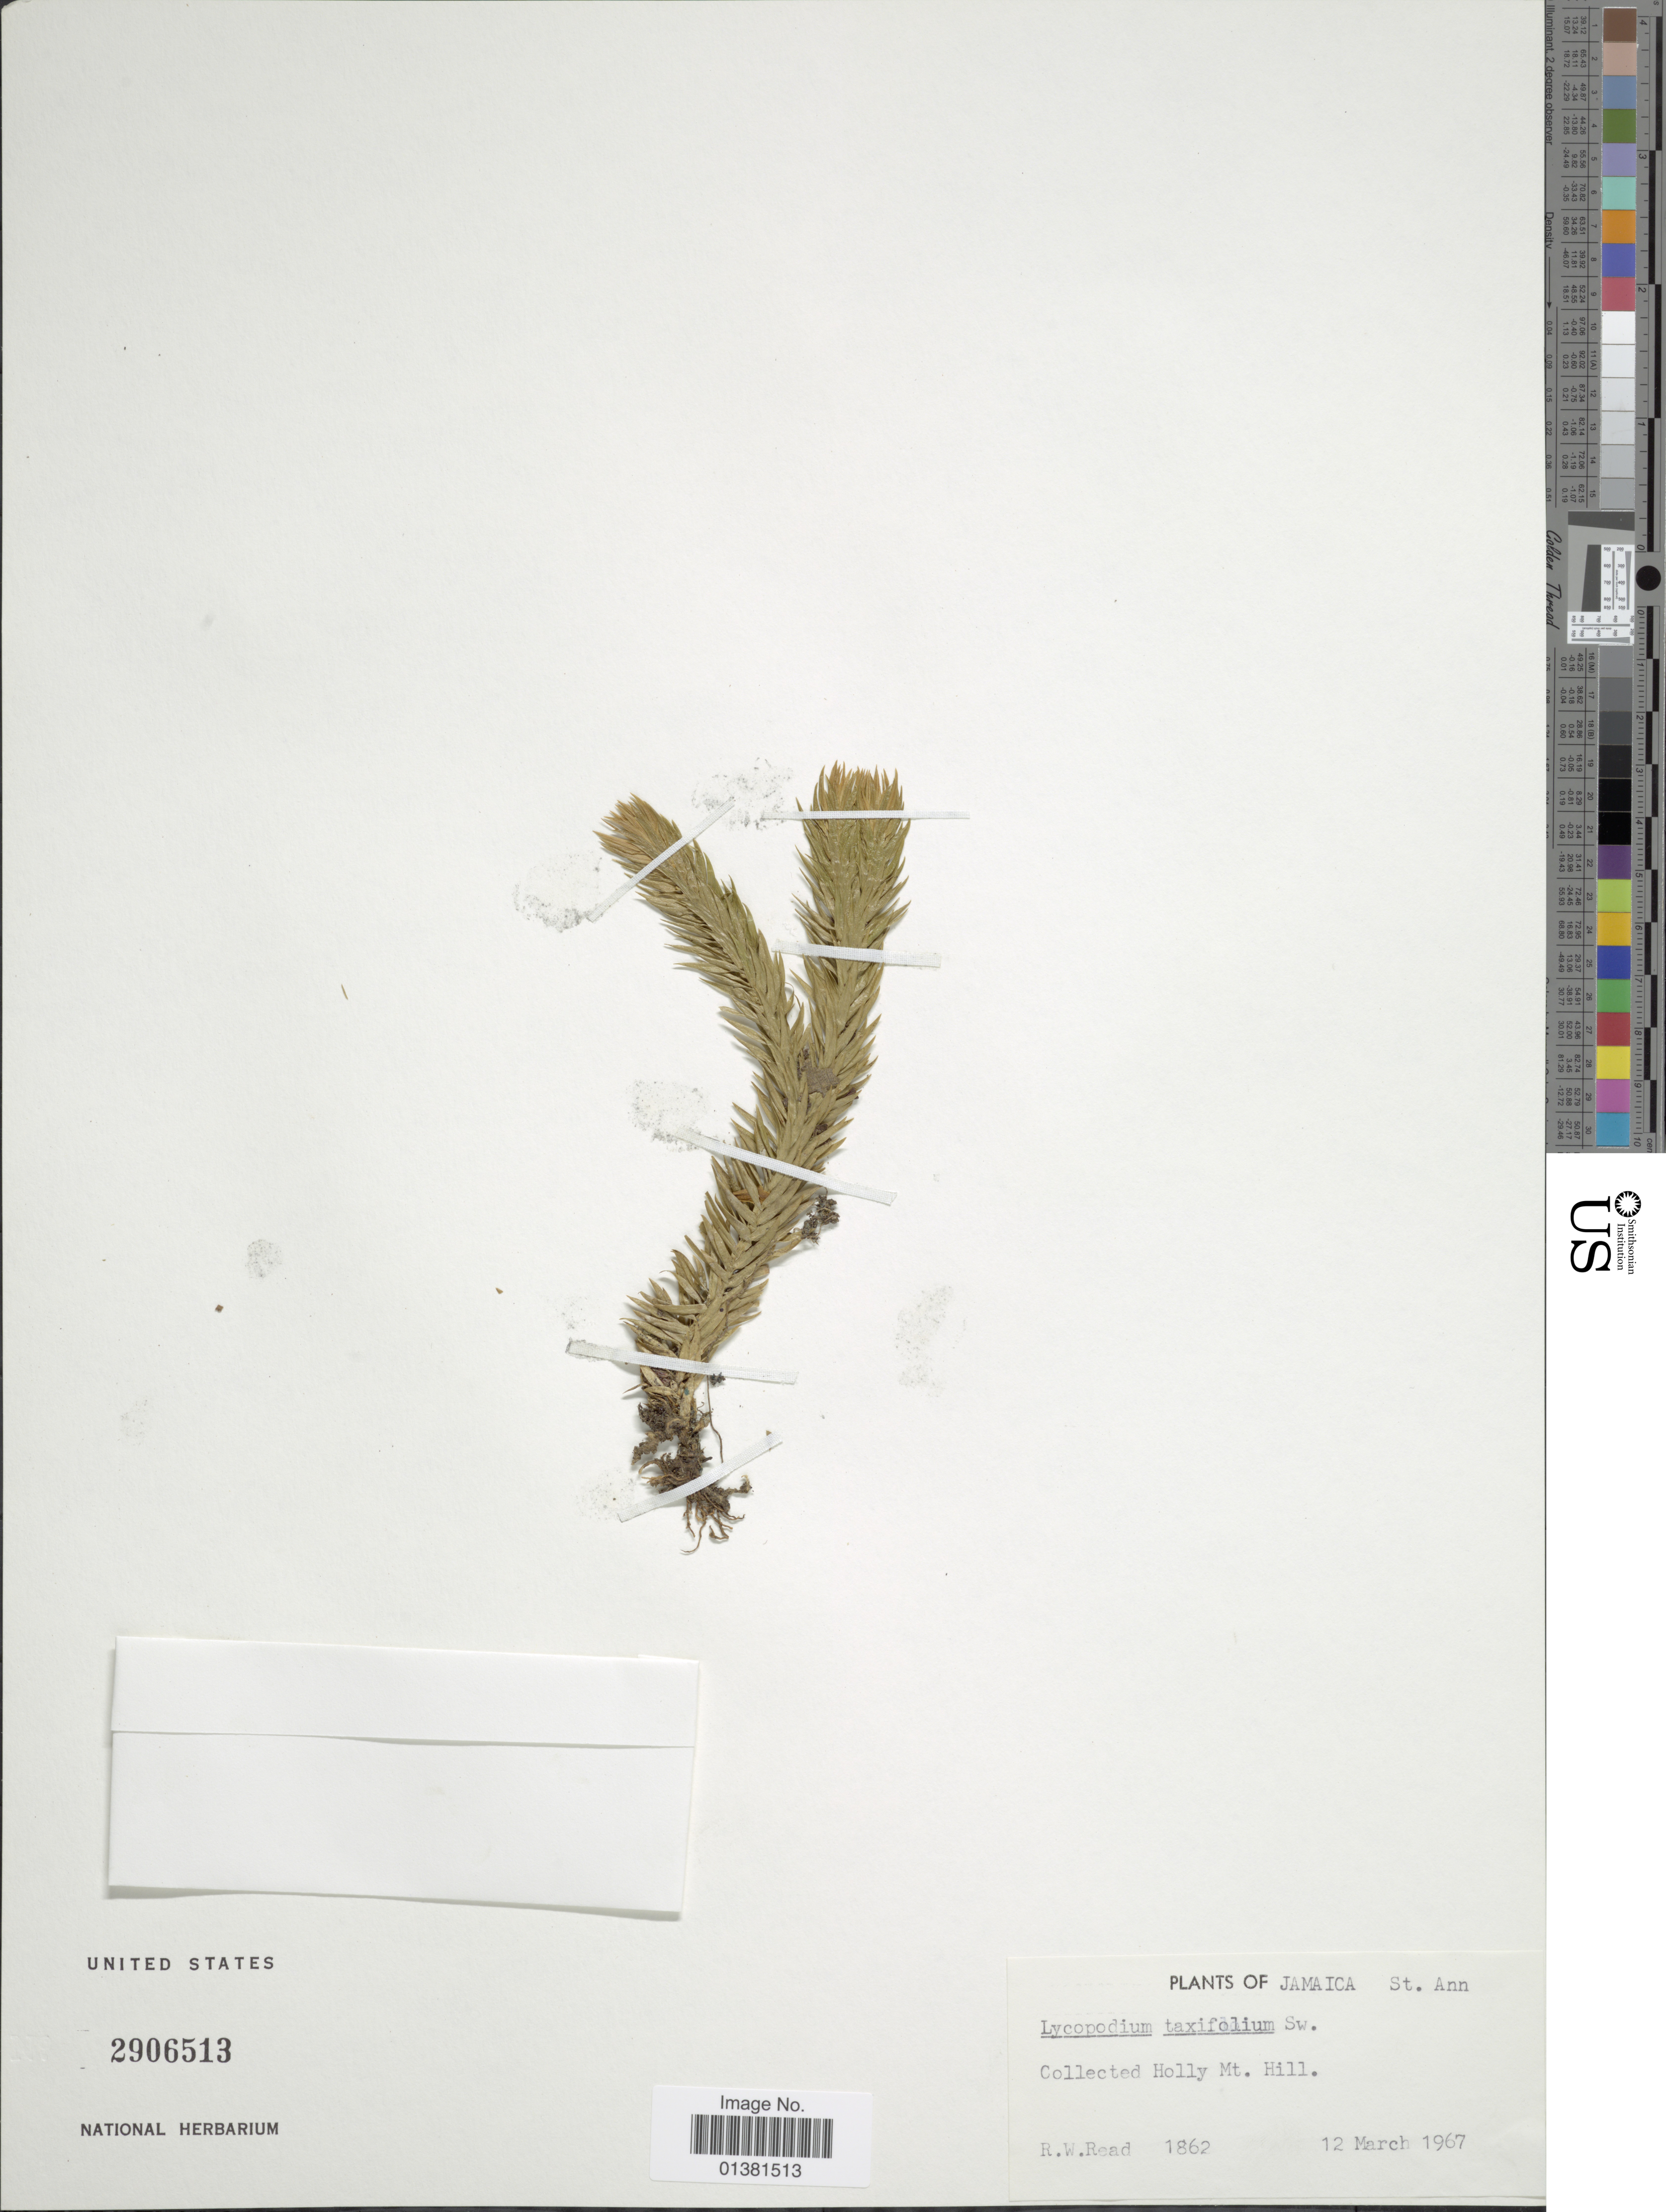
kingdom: Plantae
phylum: Tracheophyta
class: Lycopodiopsida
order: Lycopodiales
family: Lycopodiaceae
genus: Phlegmariurus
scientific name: Phlegmariurus taxifolius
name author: (Sw.) Á. Löve & D. Löve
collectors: R. W. Read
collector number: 1862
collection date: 1967-03-12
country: Jamaica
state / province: Saint Ann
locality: Holly Mt. Hill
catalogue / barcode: US 2906513